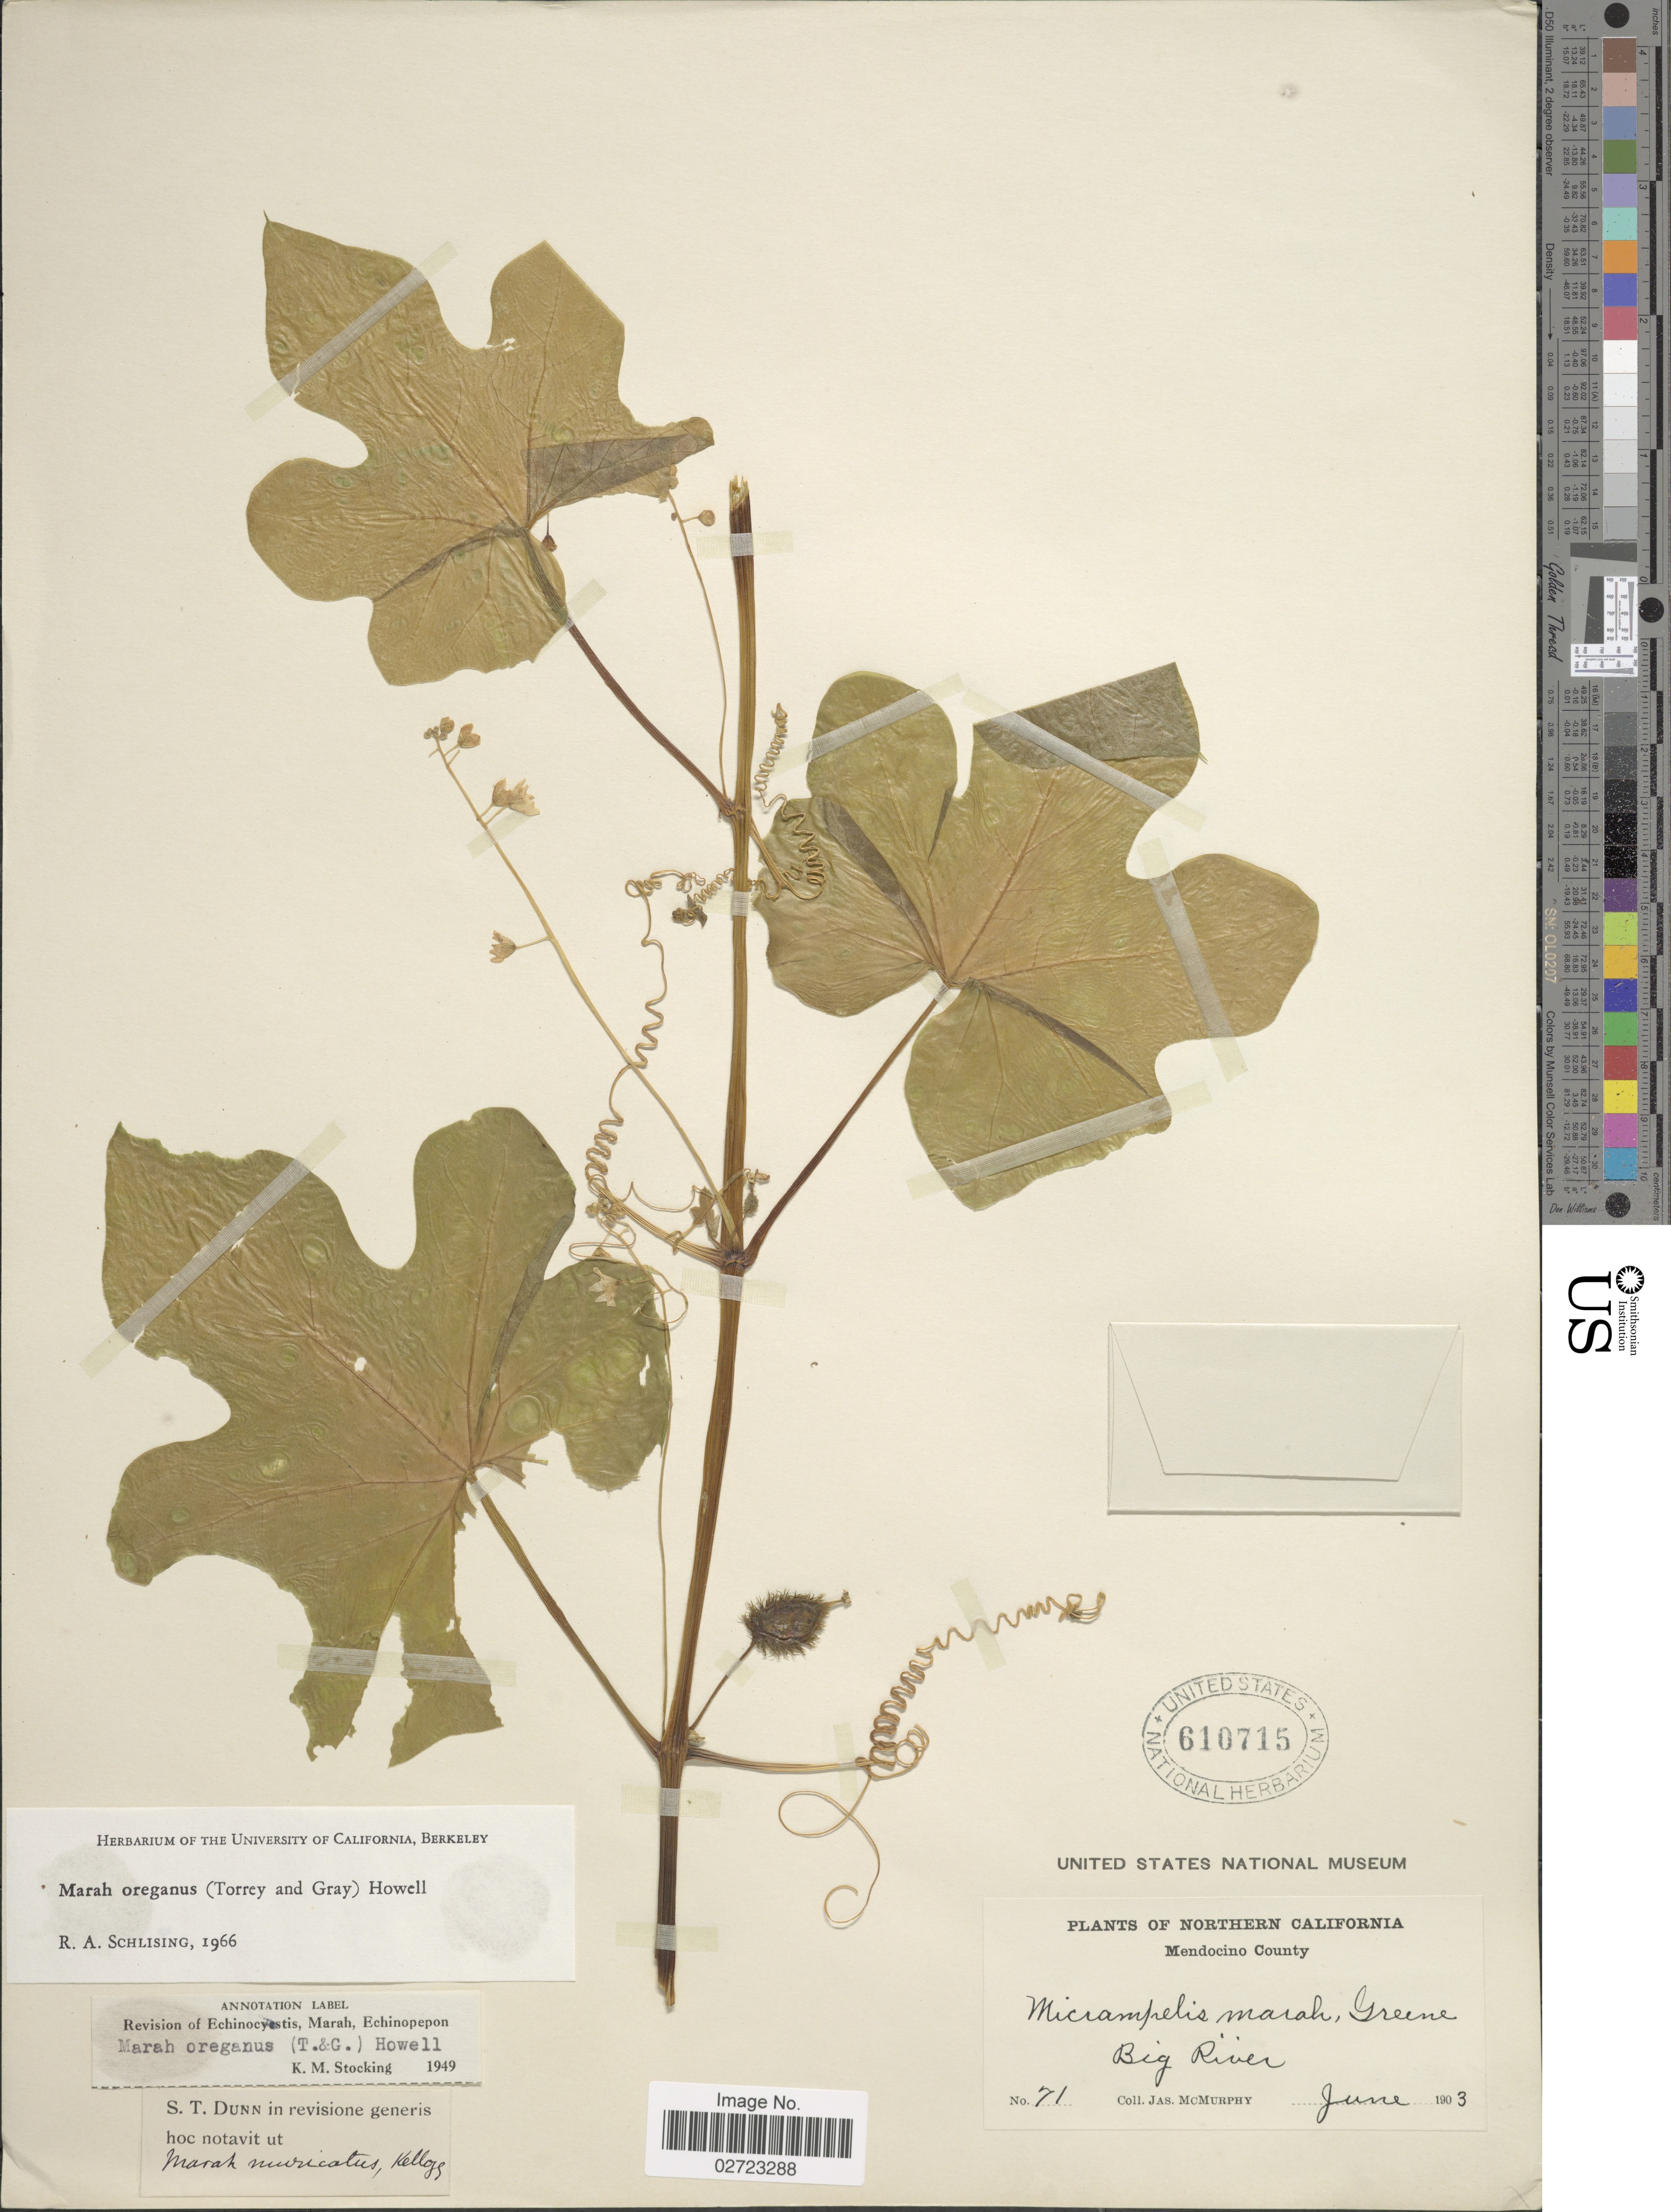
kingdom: Plantae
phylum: Tracheophyta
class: Magnoliopsida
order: Cucurbitales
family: Cucurbitaceae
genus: Marah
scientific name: Marah oregana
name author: (Torr. & A. Gray) Howell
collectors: J. McMurphy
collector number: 71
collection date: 1903-06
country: United States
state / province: California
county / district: Mendocino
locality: Northern California, Mendocino County, Big River.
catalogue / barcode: US 610715